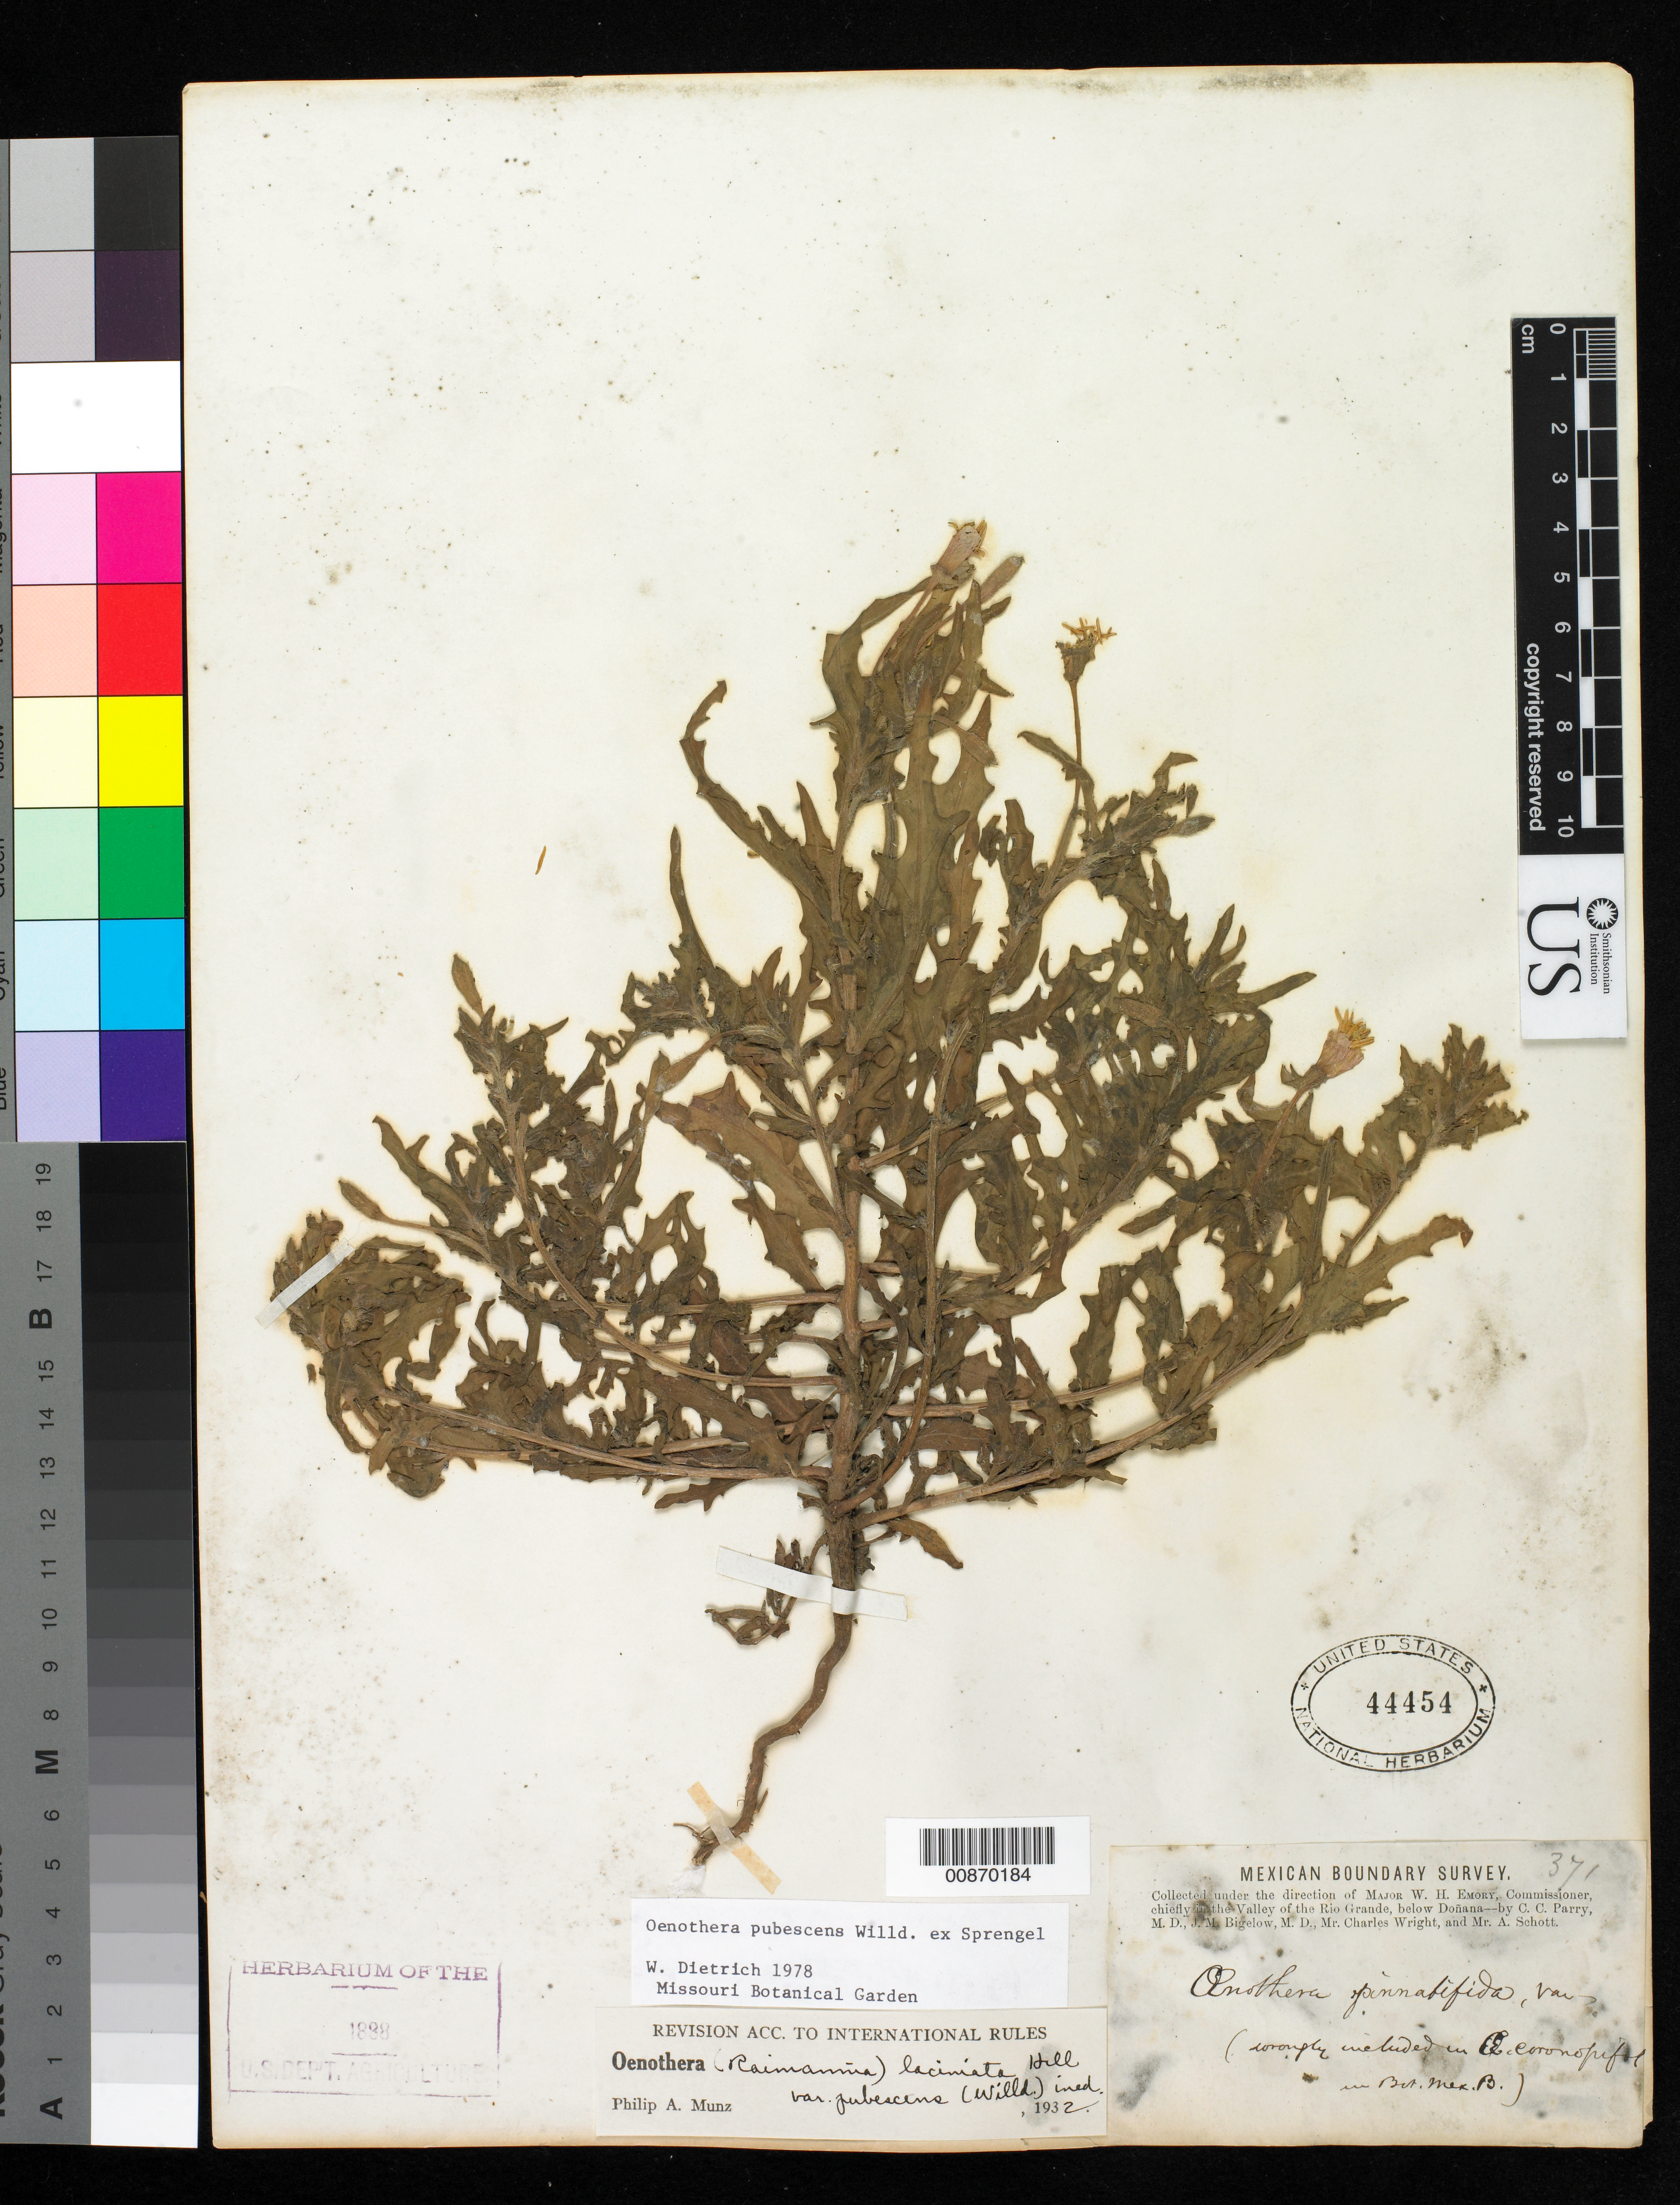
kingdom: Plantae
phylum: Tracheophyta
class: Magnoliopsida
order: Myrtales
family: Onagraceae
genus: Oenothera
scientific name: Oenothera pubescens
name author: Willd. ex Spreng.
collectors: C. C. Parry, J. M. Bigelow, C. Wright & A. C. V. Schott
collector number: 371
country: United States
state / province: New Mexico / Texas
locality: Valley of the Rio Grande, below Doñana.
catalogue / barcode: US 44454